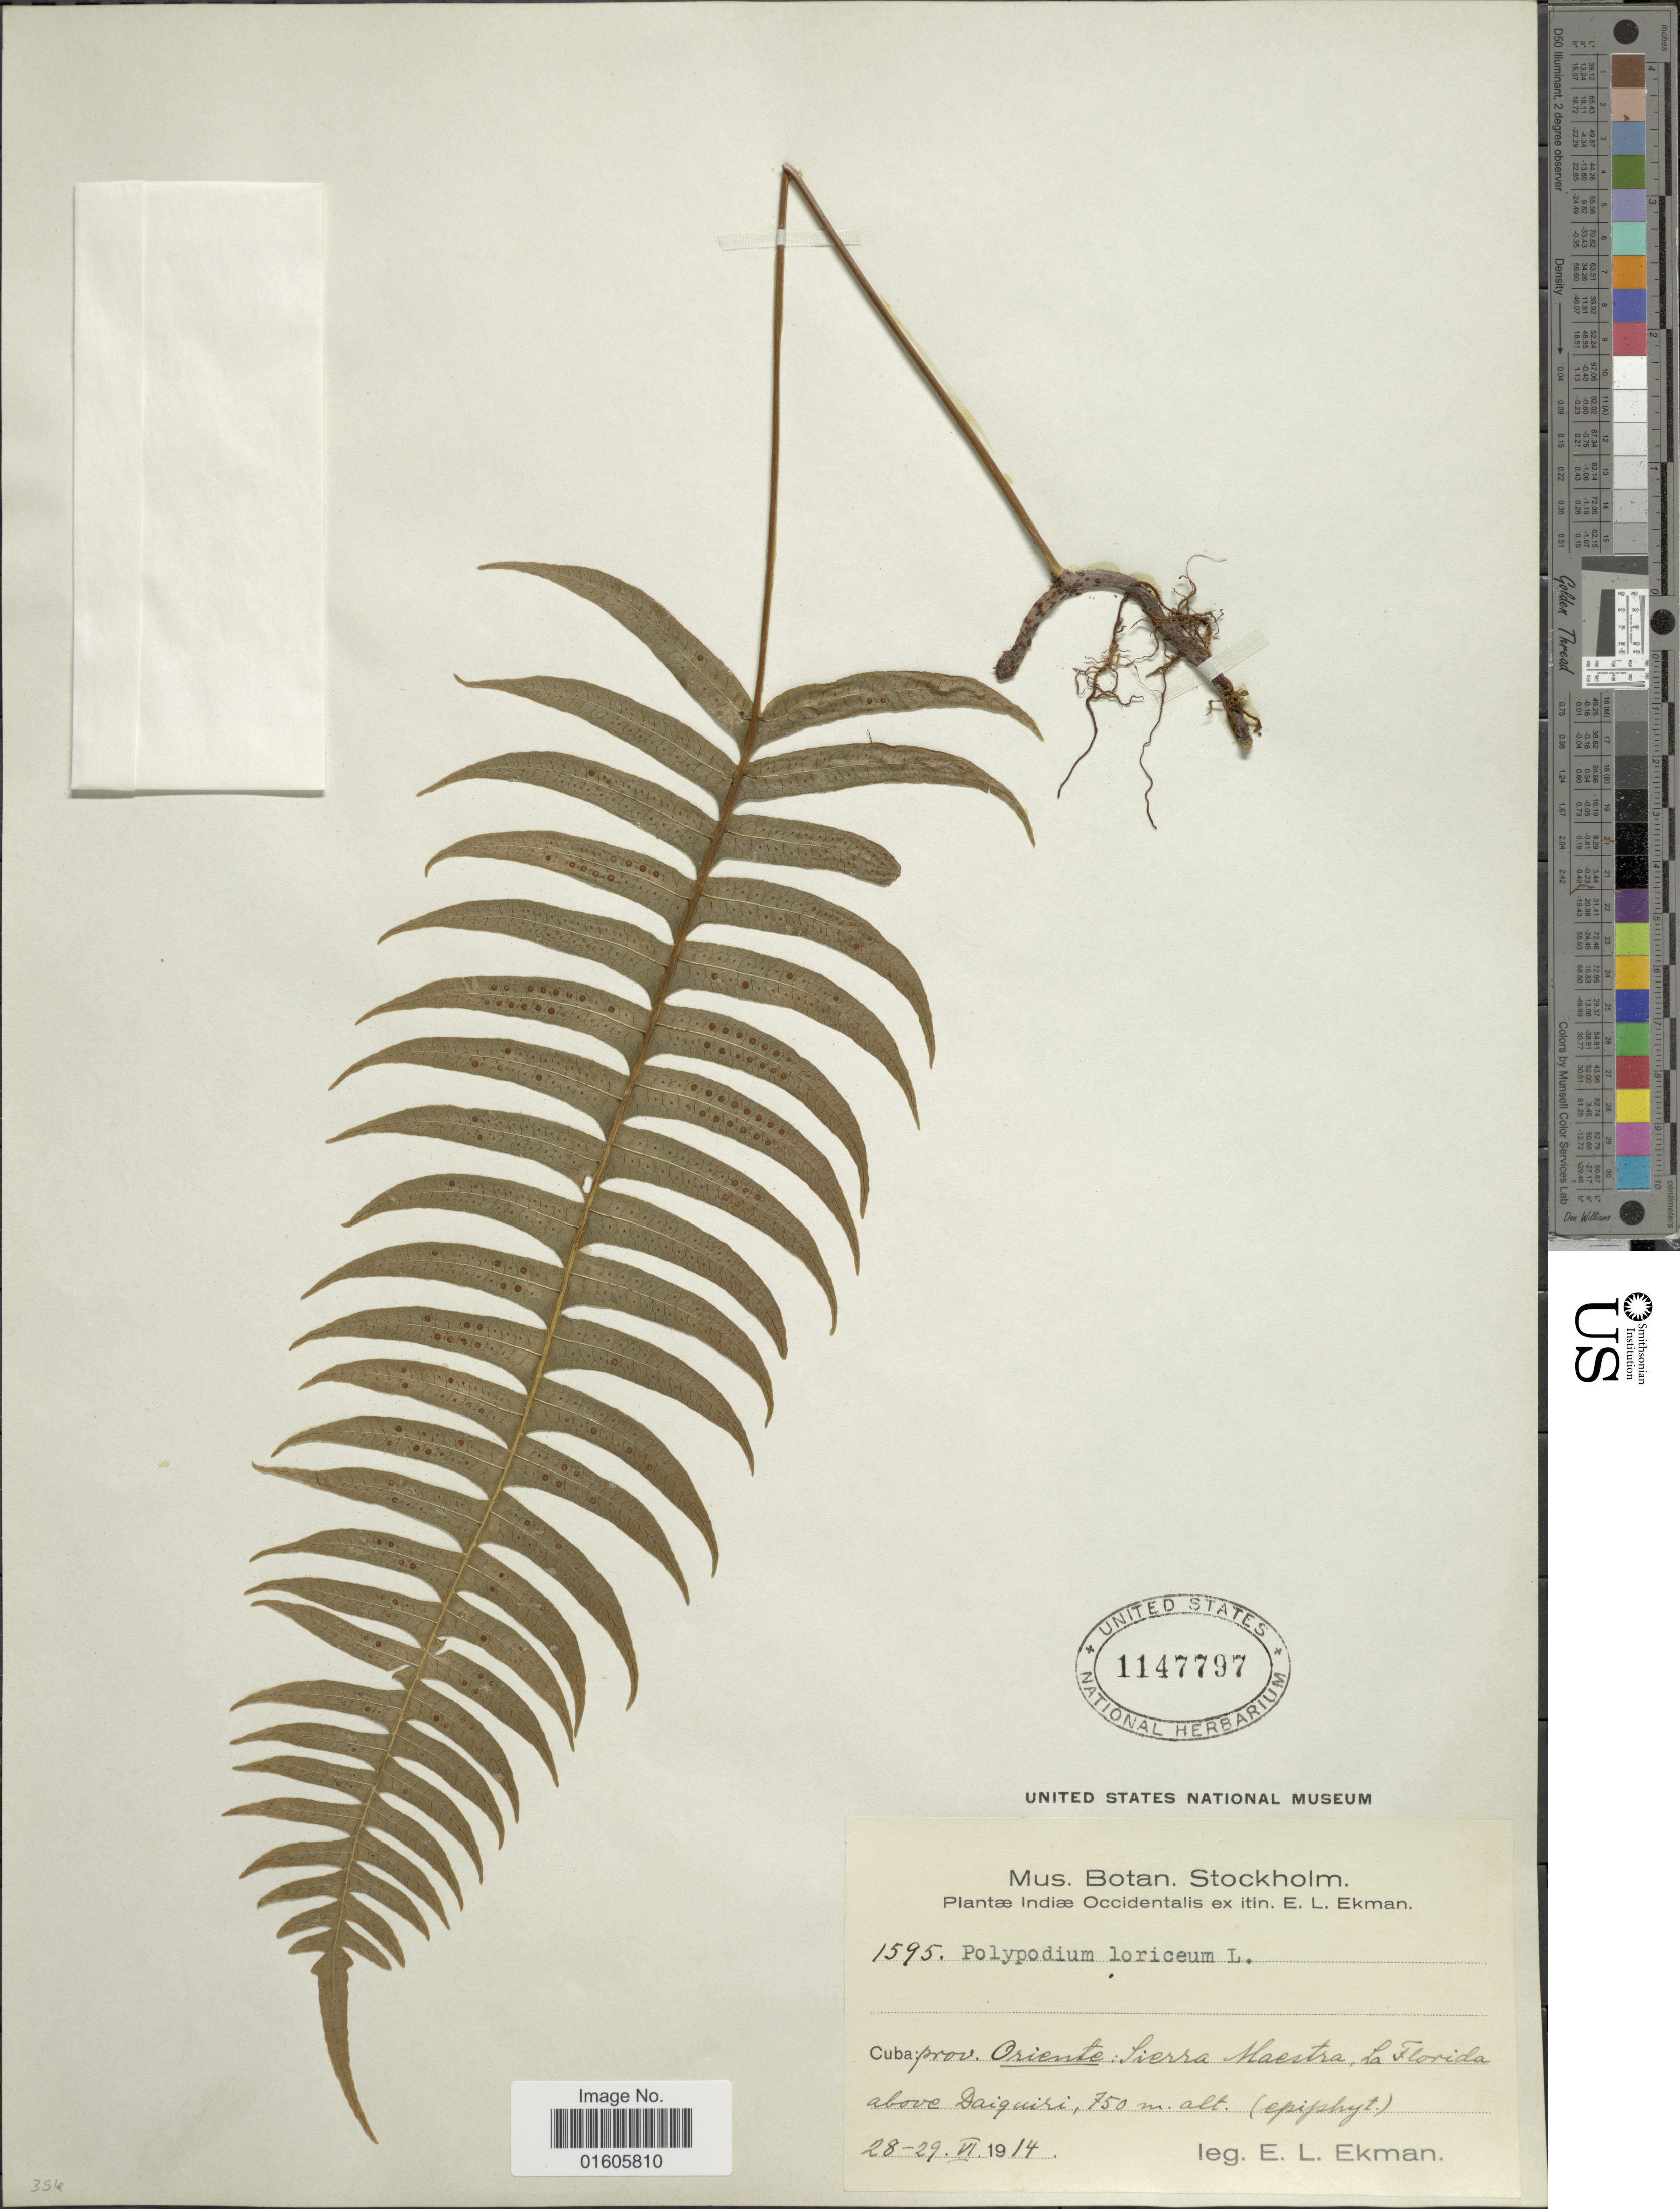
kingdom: Plantae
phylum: Tracheophyta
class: Polypodiopsida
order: Polypodiales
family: Polypodiaceae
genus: Serpocaulon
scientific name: Serpocaulon loriceum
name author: (L.) A.R. Sm.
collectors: E. L. Ekman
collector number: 1595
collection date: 1914-06-28/1914-06-29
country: Cuba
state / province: Oriente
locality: Cuba: prov. Oriente: Sierra Maestra, La Florida above Daiquiri.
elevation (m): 750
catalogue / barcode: US 1147797